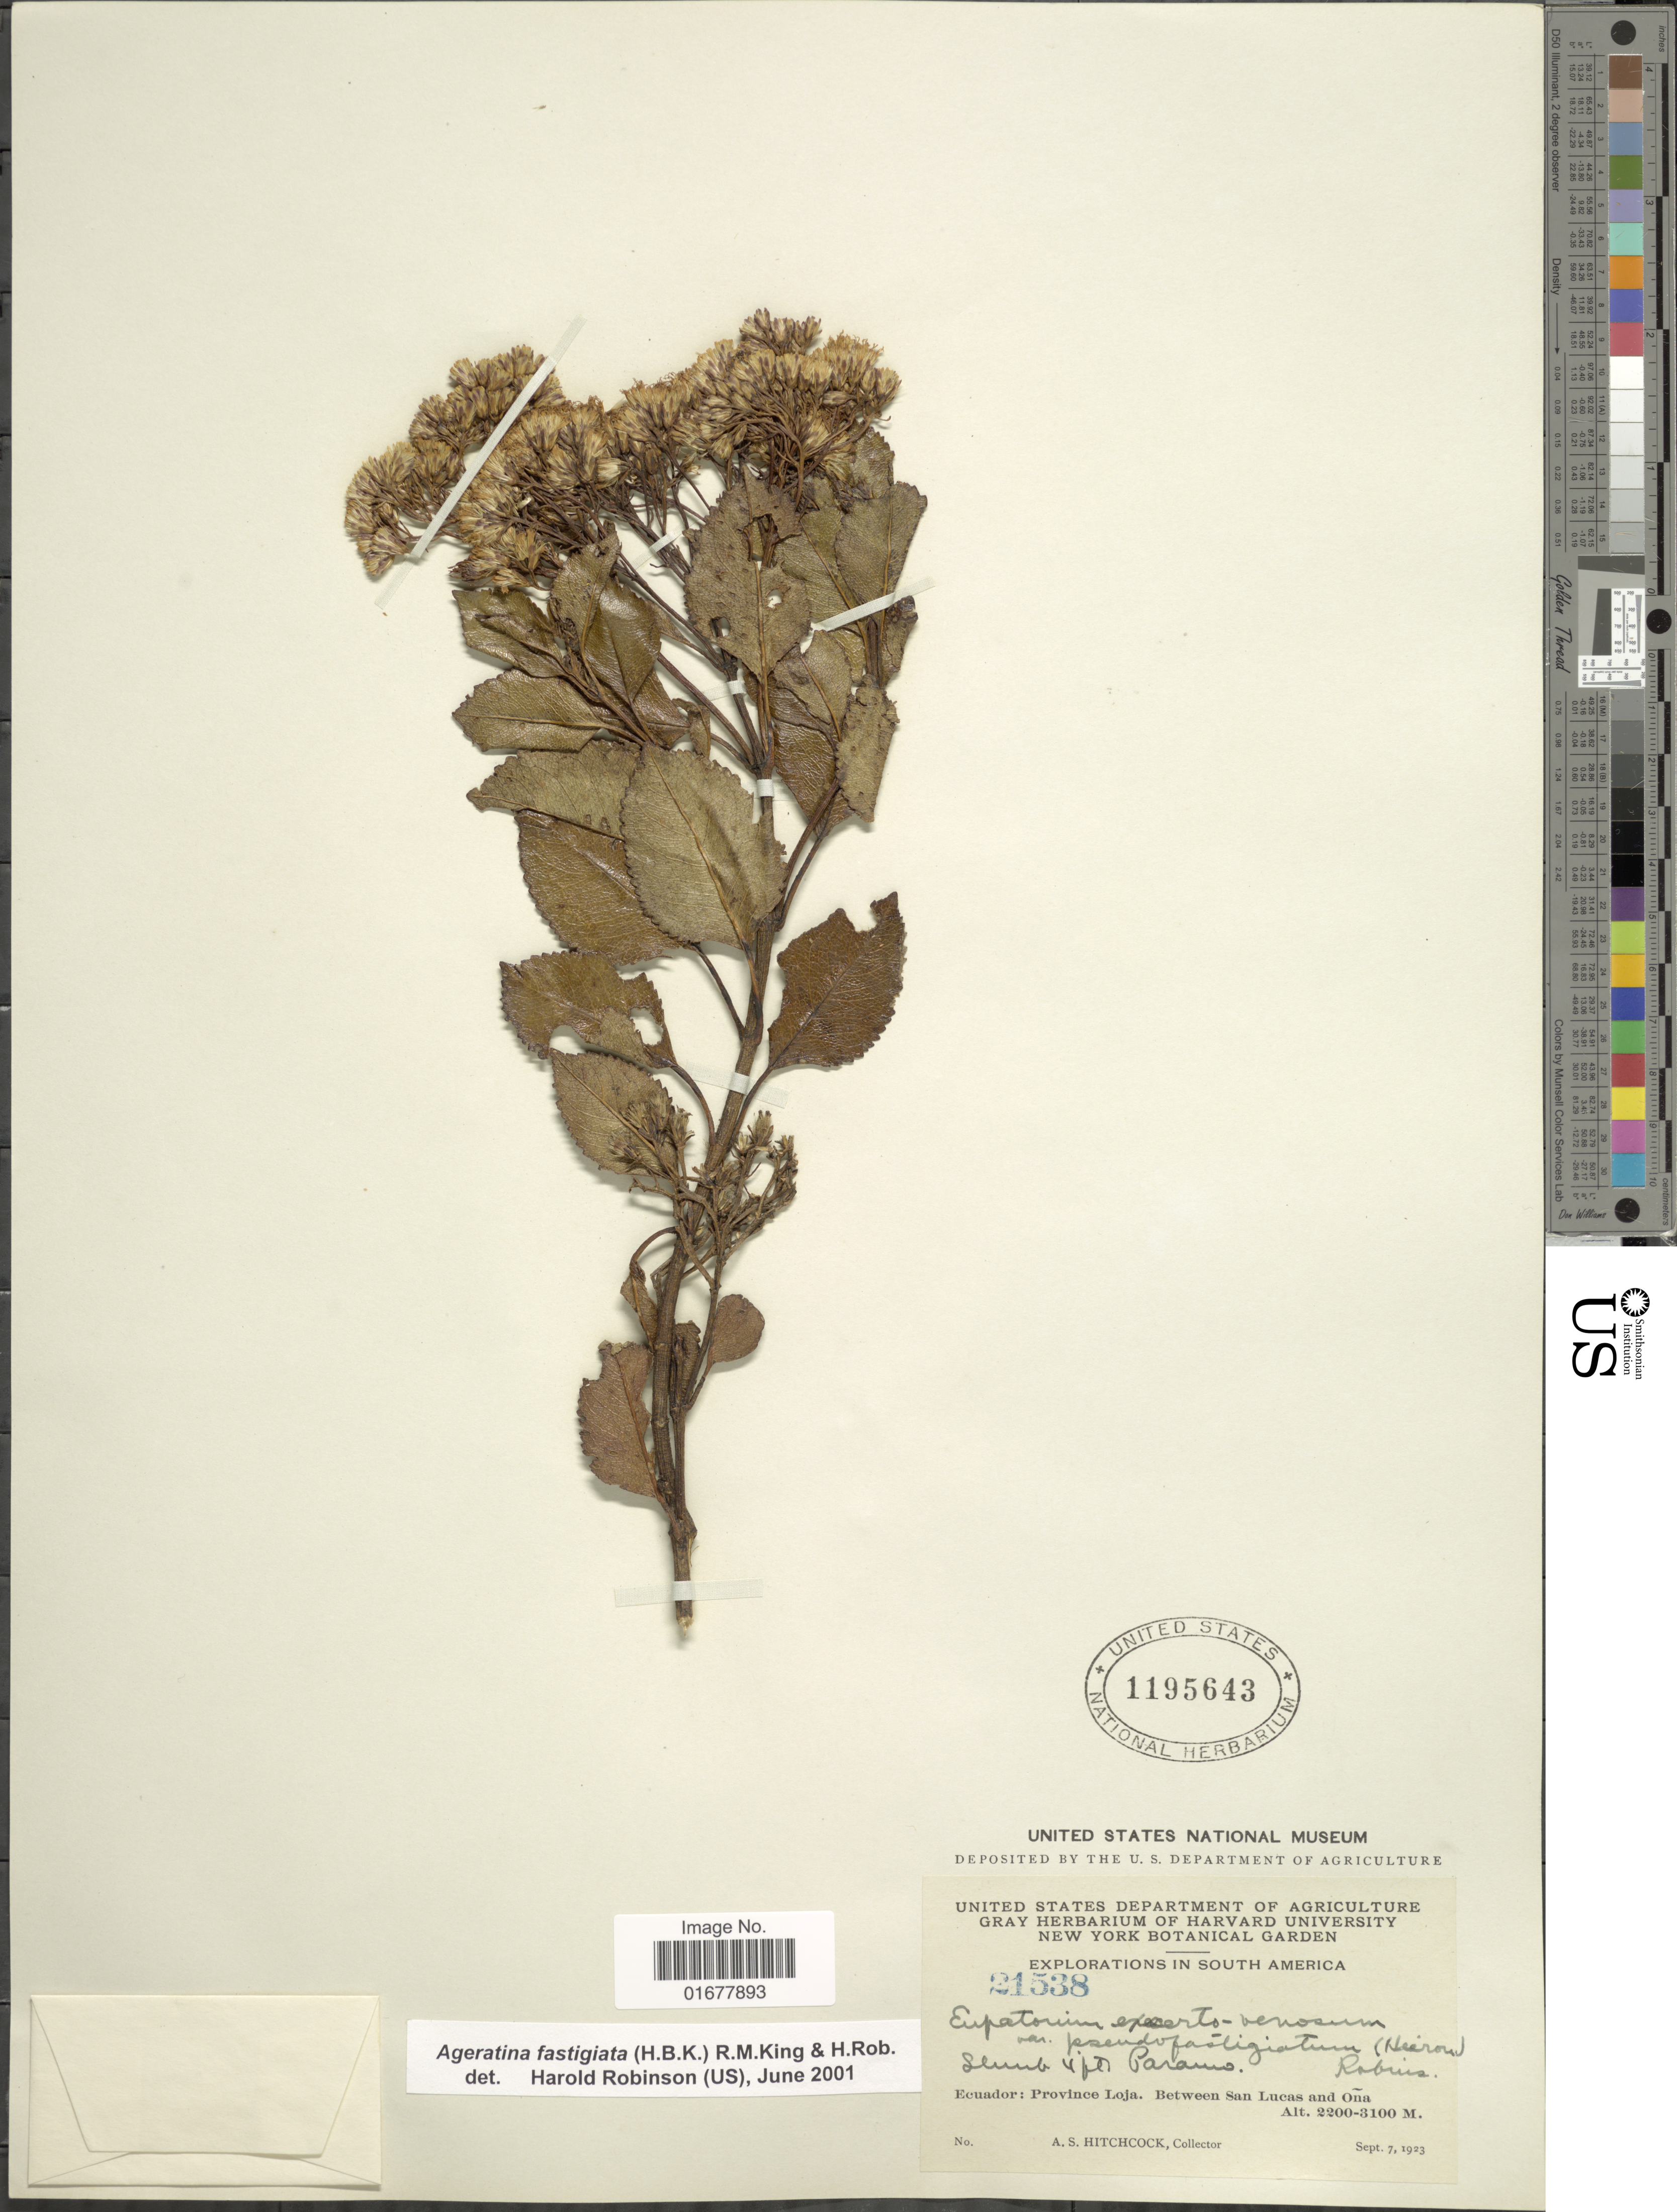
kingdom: Plantae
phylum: Tracheophyta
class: Magnoliopsida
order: Asterales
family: Asteraceae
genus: Ageratina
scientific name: Ageratina exserto-venosa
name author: (Klatt) R.M. King & H. Rob.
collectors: A. S. Hitchcock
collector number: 21538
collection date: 1923-09-07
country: Ecuador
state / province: Loja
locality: Ecuador: Province Loja, Between San Lucas and Ona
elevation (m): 2200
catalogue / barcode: US 1195643